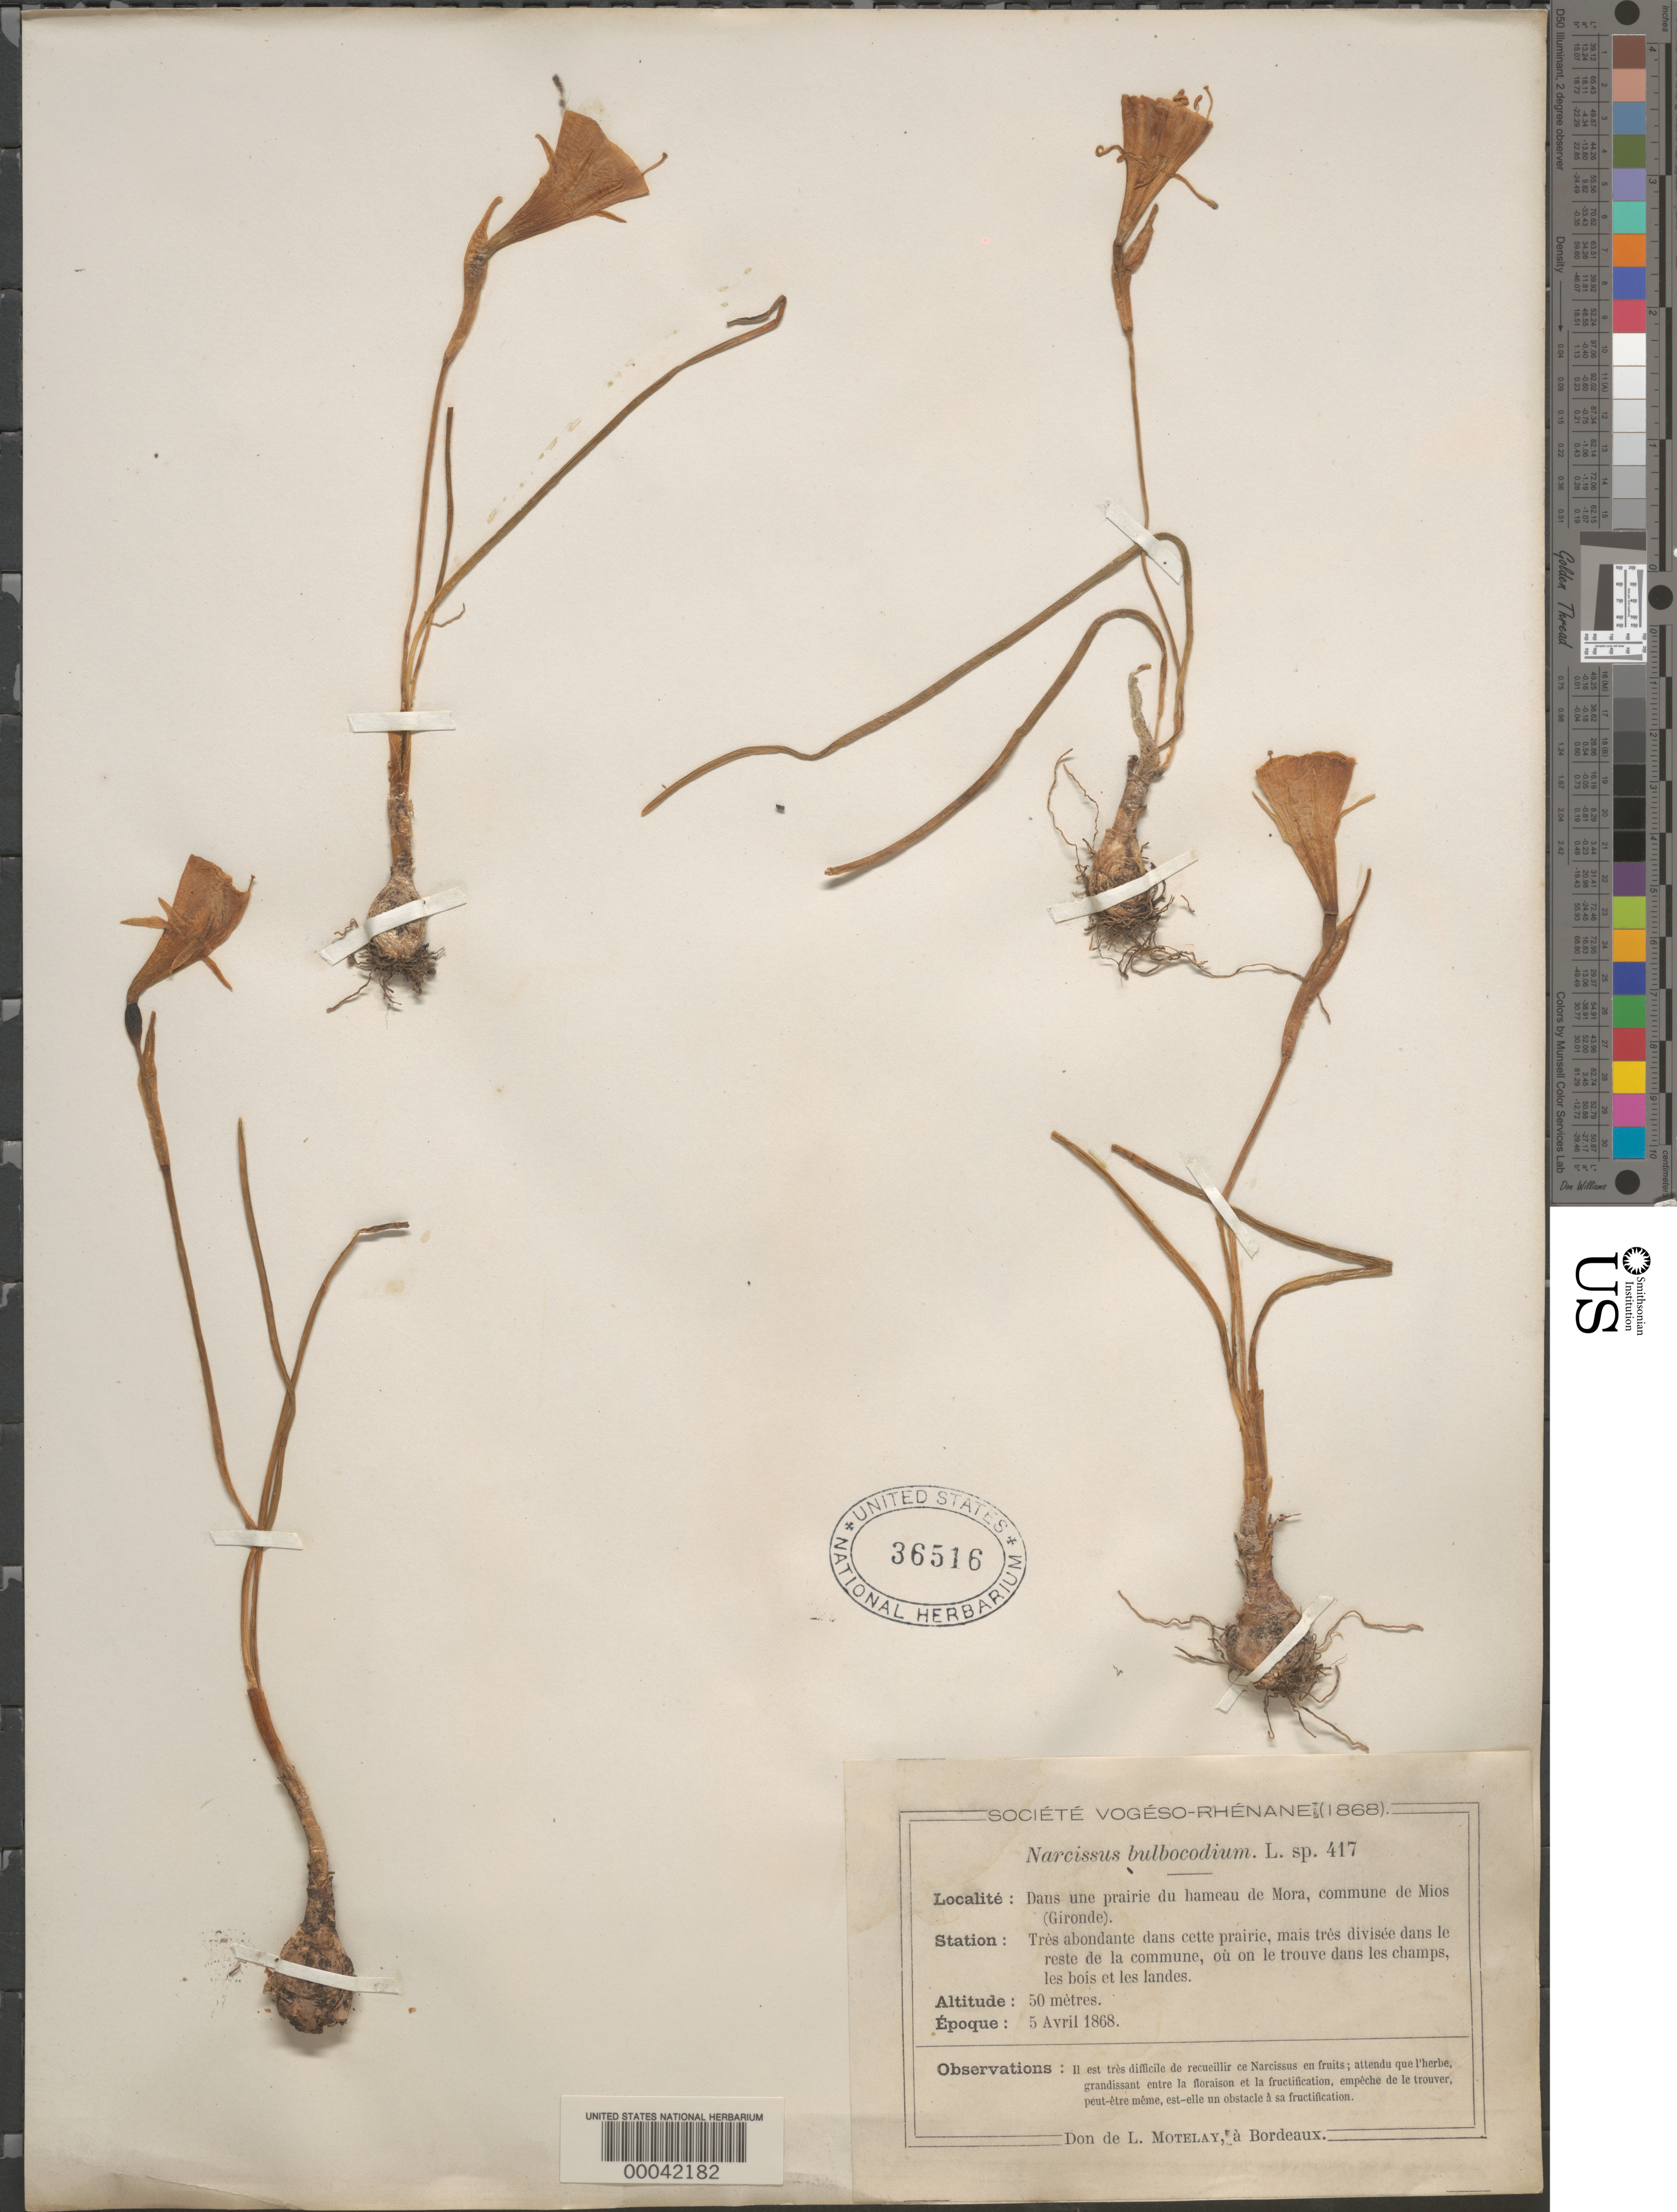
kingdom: Plantae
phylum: Tracheophyta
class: Liliopsida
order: Asparagales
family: Amaryllidaceae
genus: Narcissus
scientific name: Narcissus bulbocodium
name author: L.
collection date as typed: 05 Apr 1868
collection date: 1868-04-05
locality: (Mios). Mora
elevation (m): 50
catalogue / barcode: US 36516